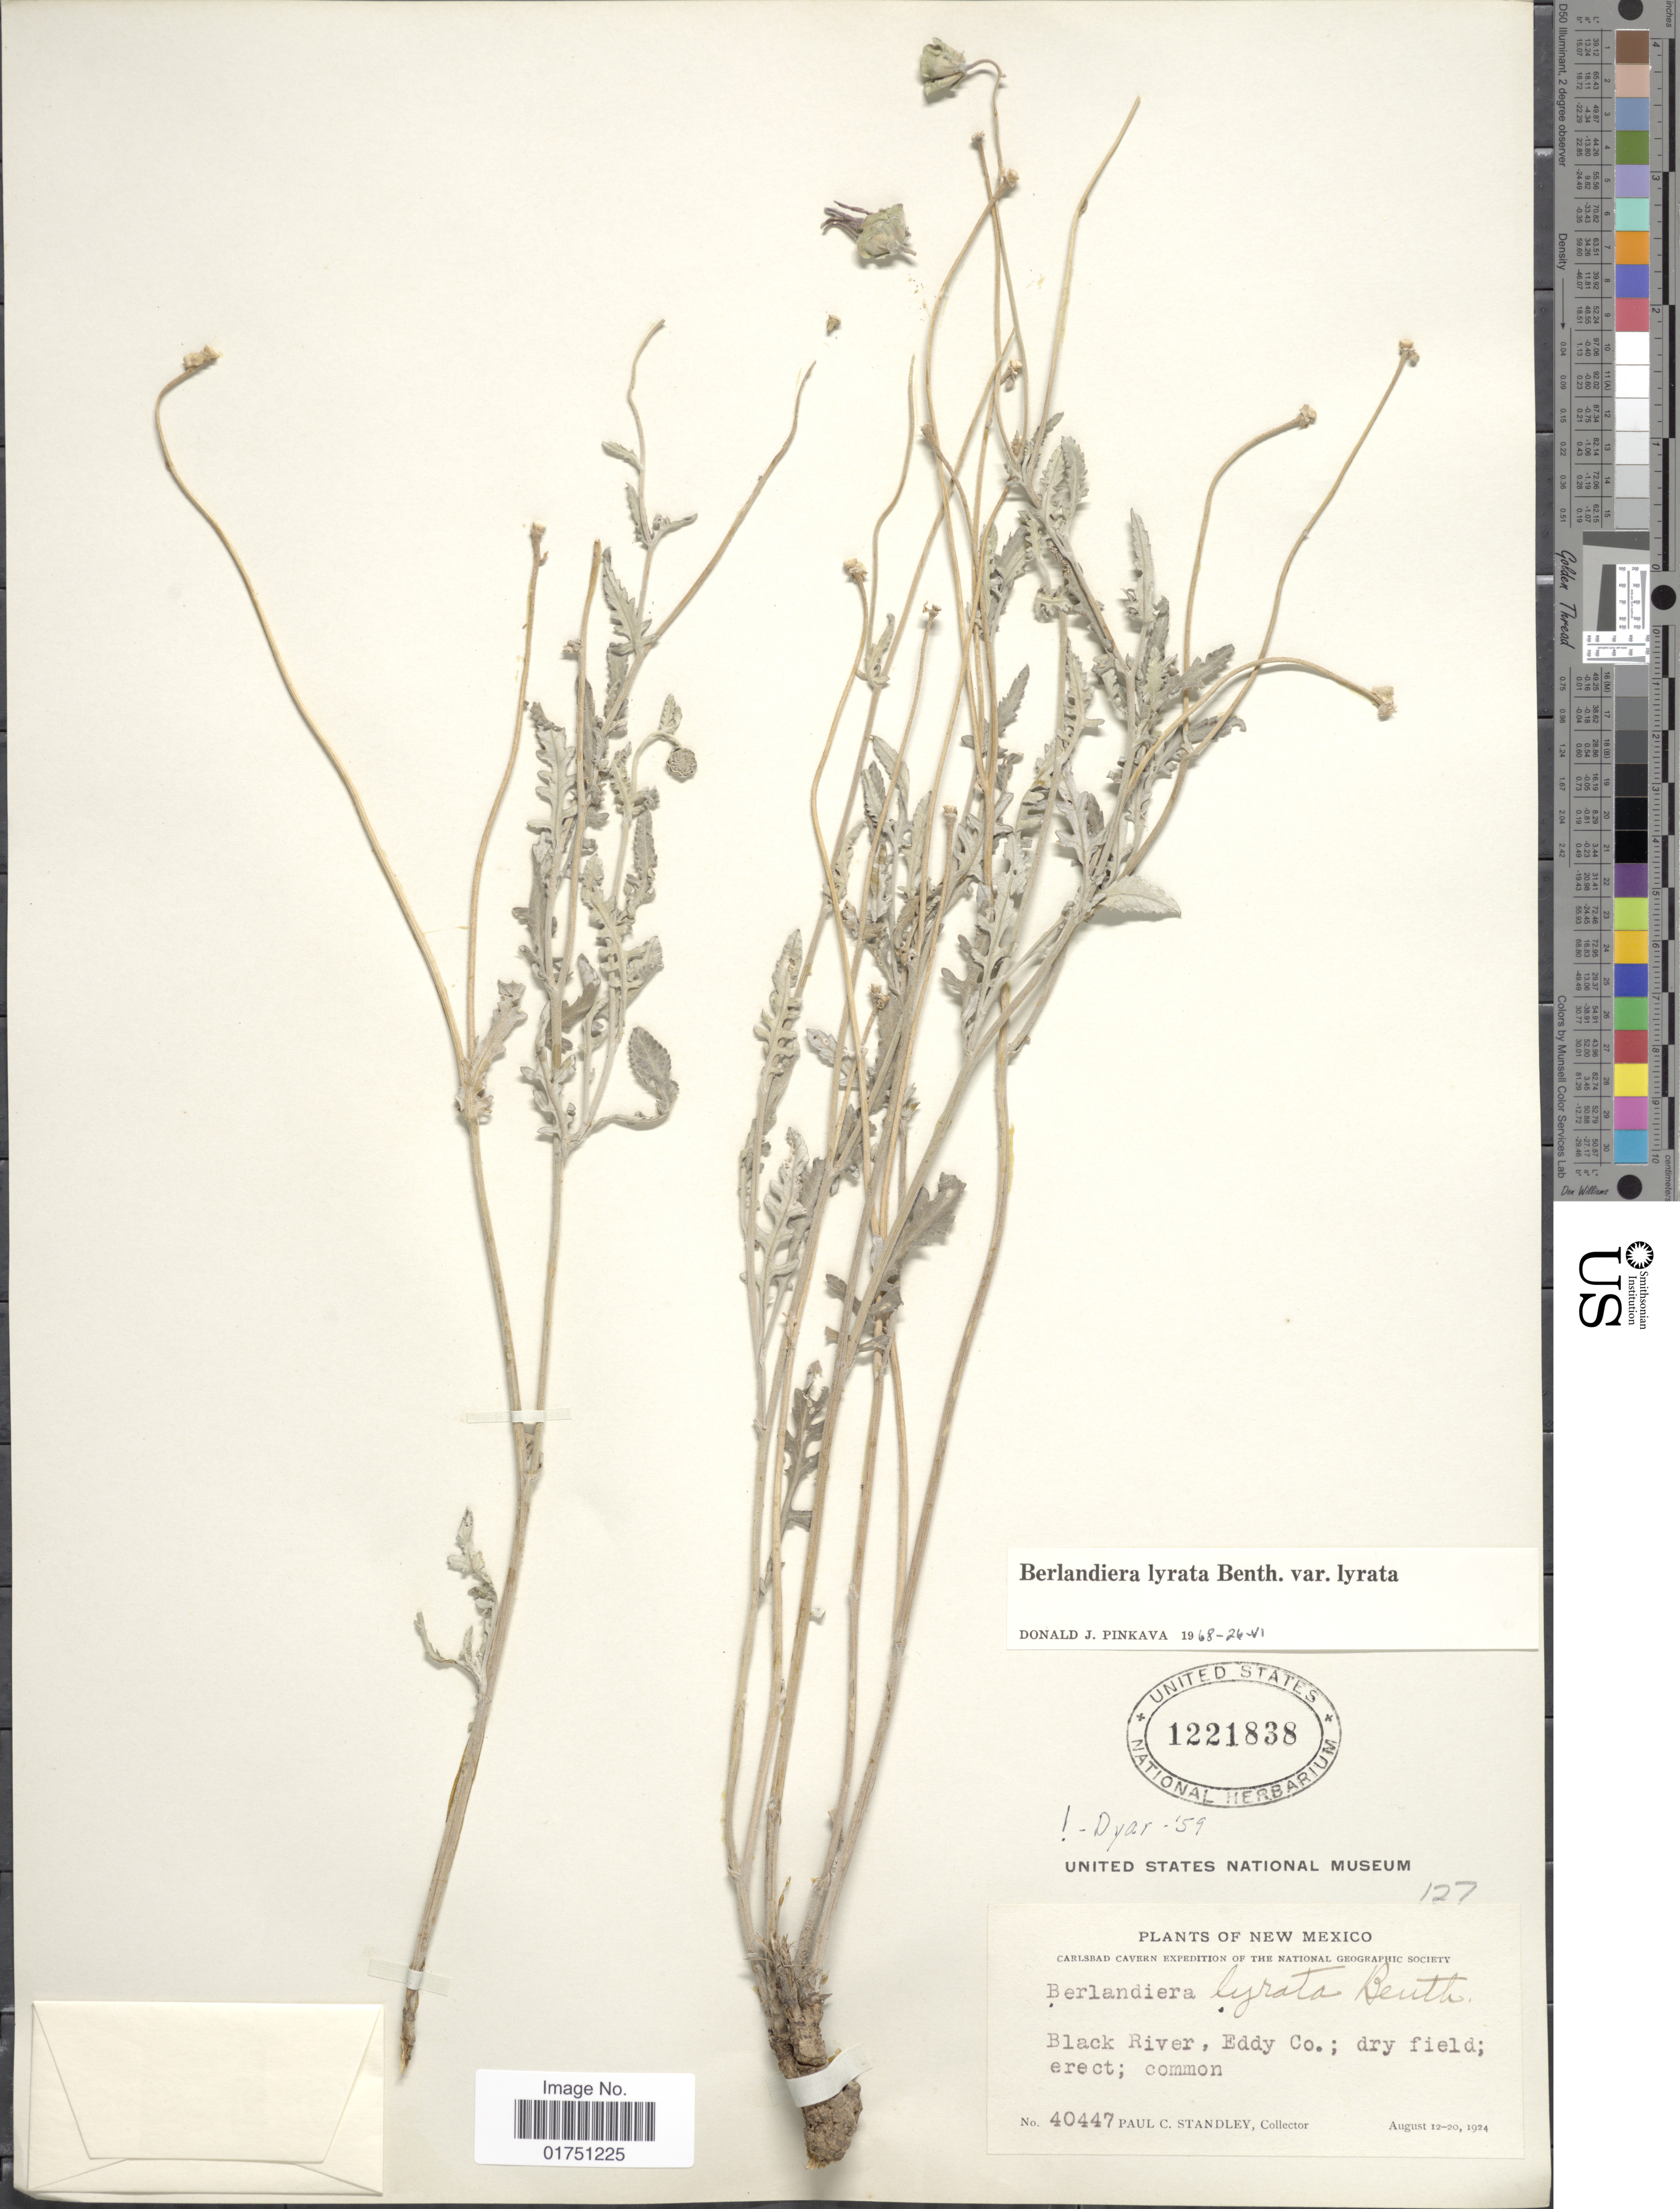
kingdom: Plantae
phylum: Tracheophyta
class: Magnoliopsida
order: Asterales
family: Asteraceae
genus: Berlandiera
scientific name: Berlandiera lyrata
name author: Benth.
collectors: P. C. Standley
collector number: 40447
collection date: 1924-08-12/1924-08-20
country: United States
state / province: New Mexico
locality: Black River, Eddy Co.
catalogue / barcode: US 1221838